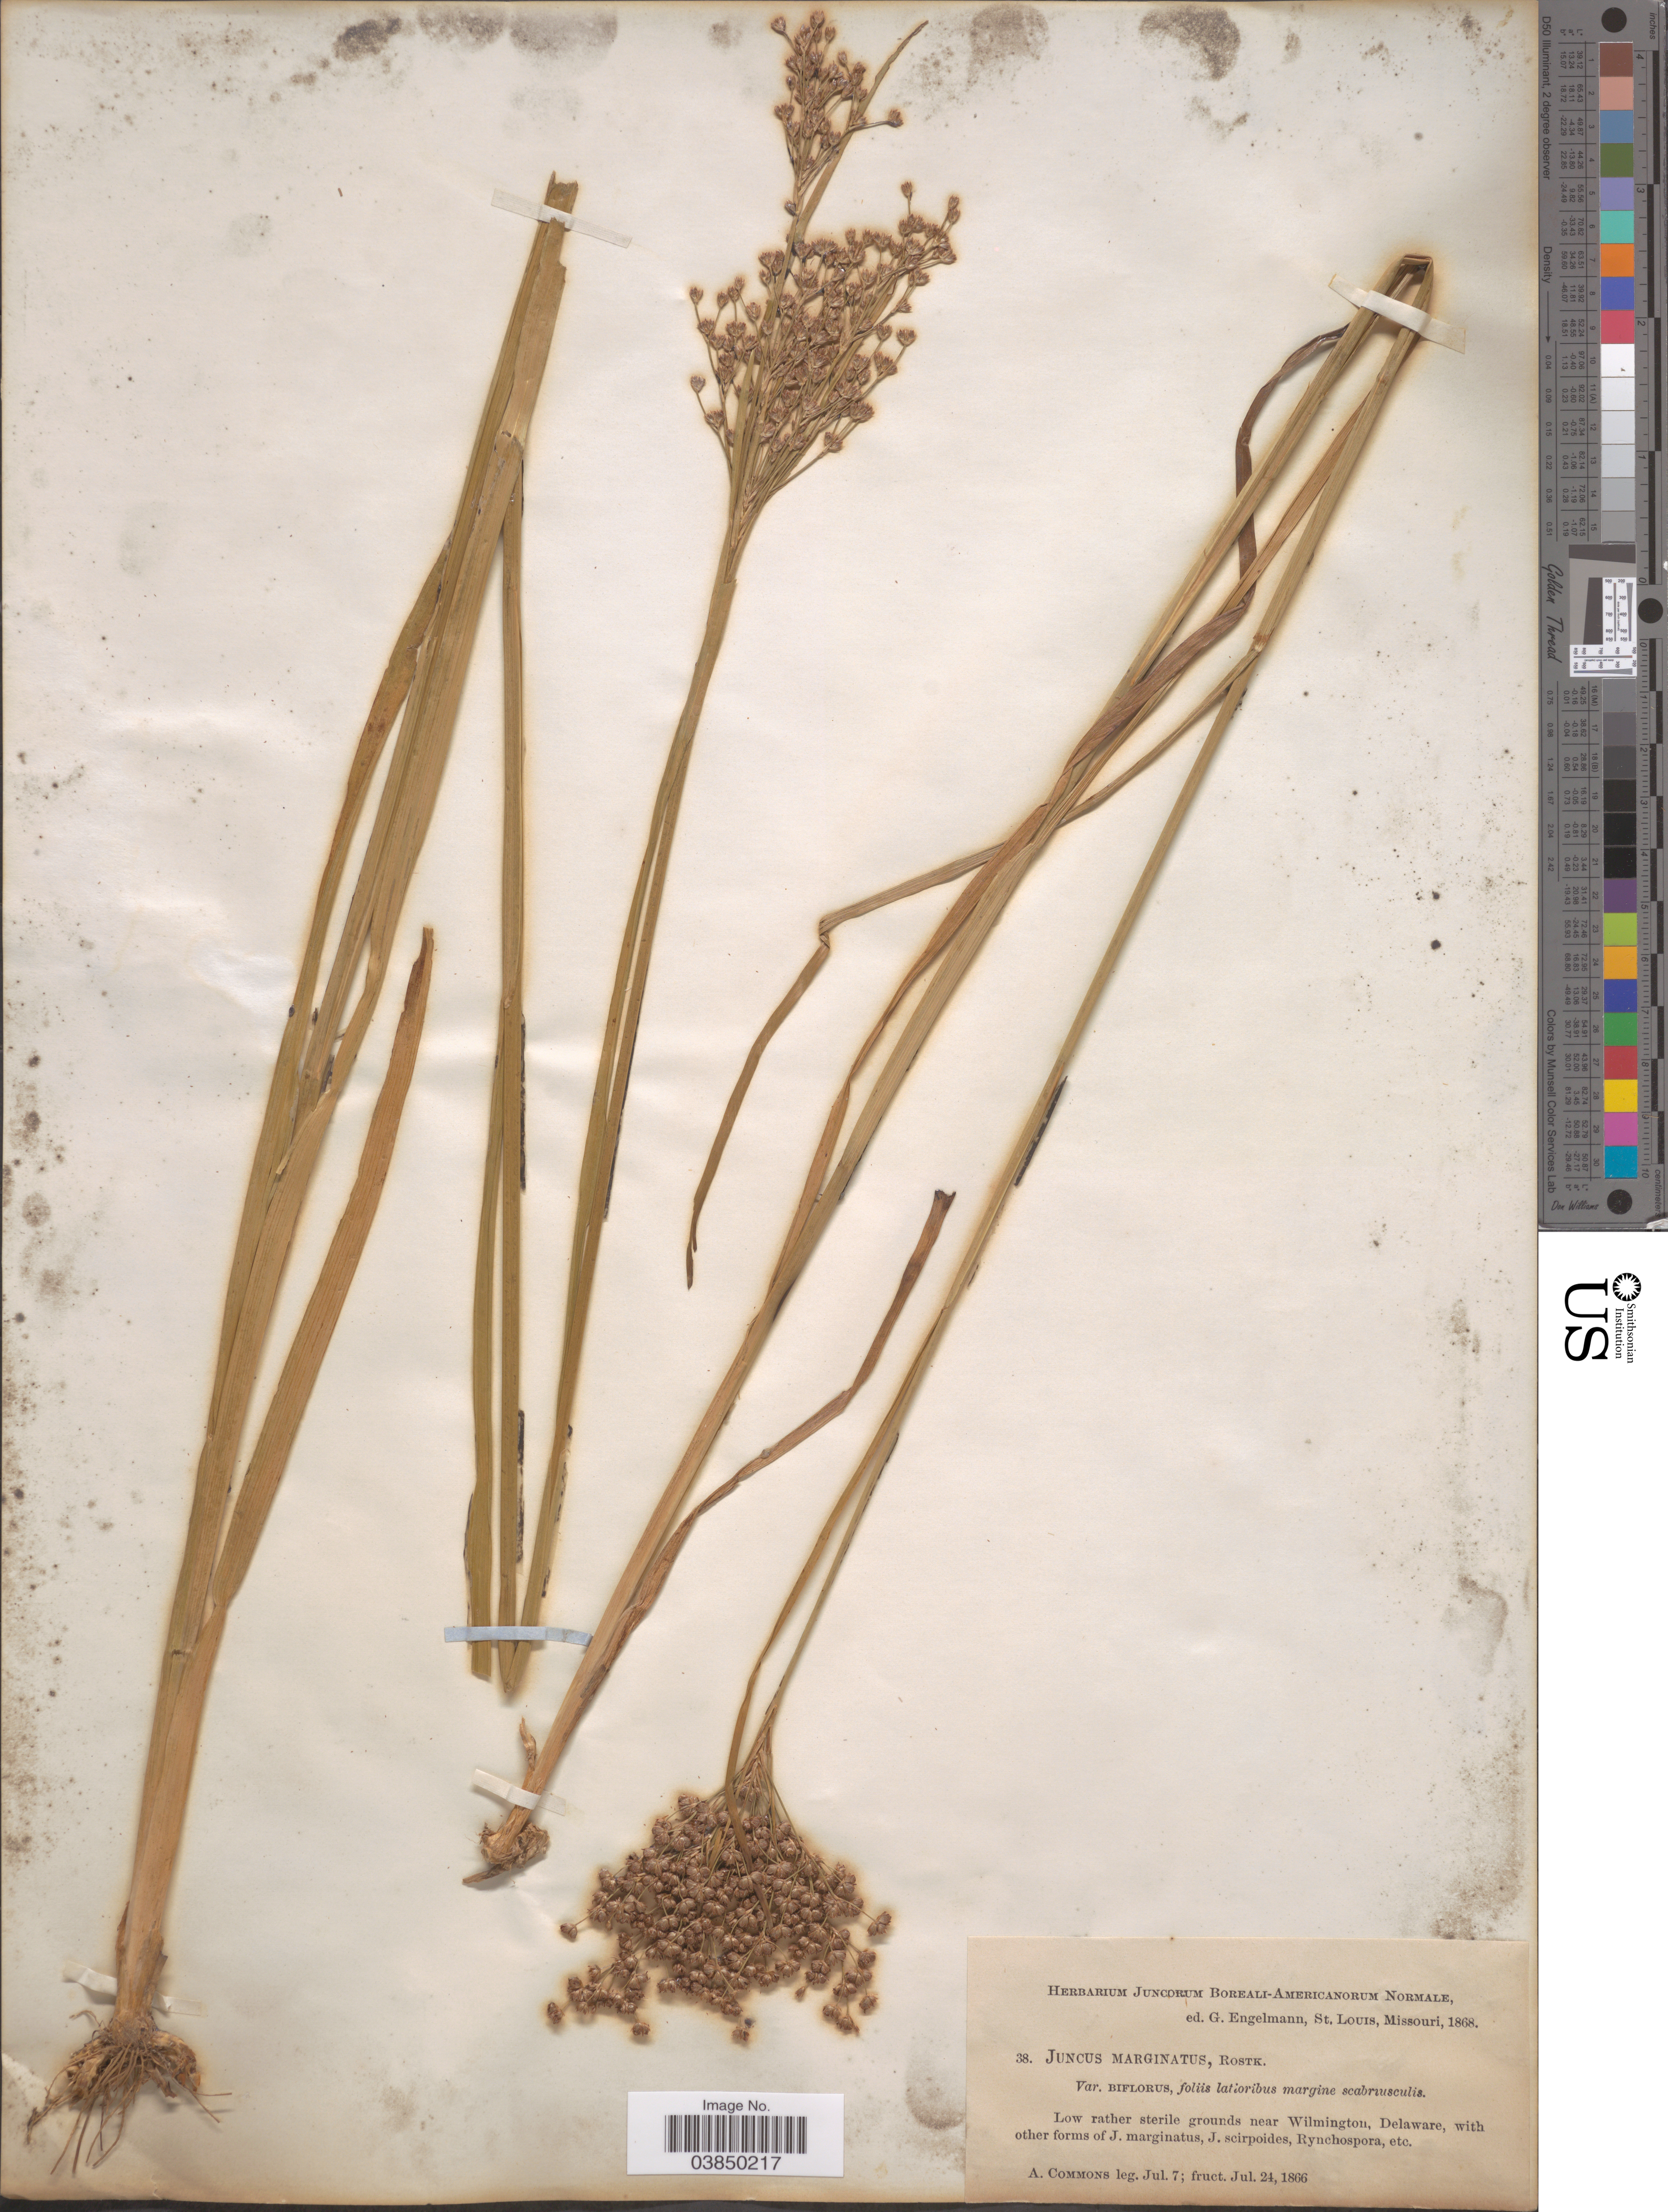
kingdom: Plantae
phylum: Tracheophyta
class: Liliopsida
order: Poales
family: Juncaceae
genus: Juncus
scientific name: Juncus biflorus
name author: Ell.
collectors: A. Commons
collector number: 38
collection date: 1866-07-07/1866-07-24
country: United States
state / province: Delaware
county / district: New Castle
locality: Near Wilmington.